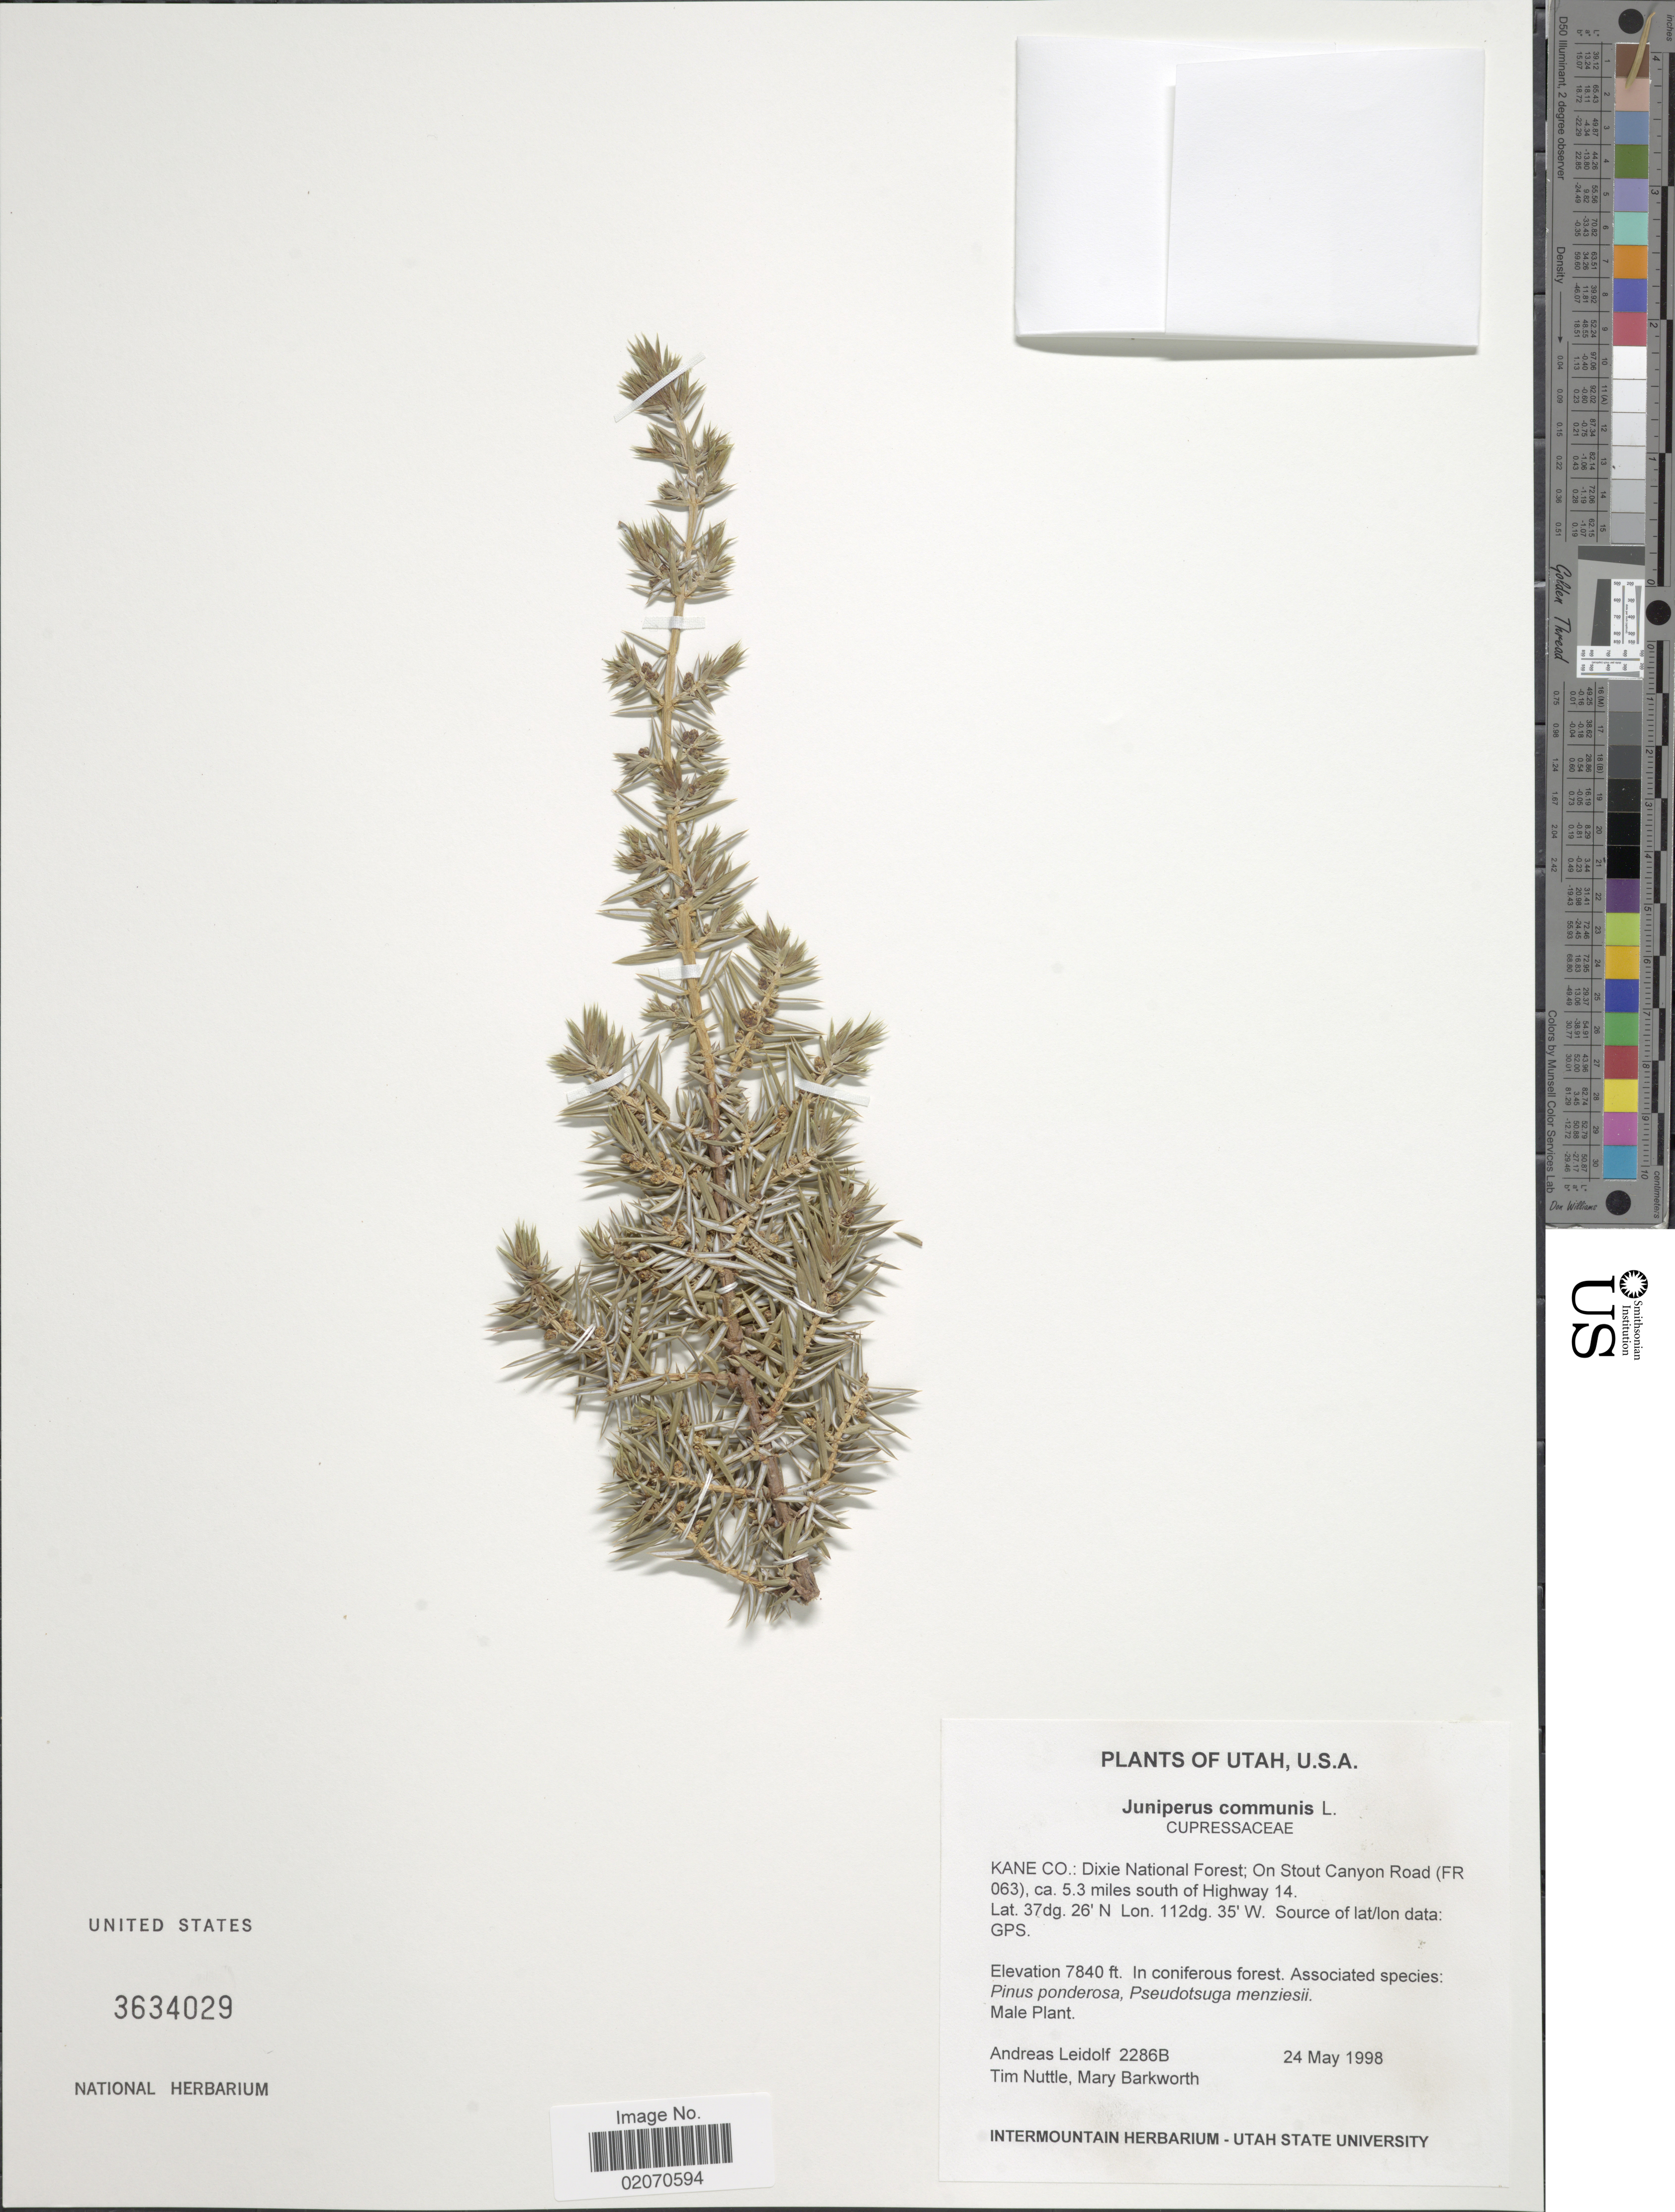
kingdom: Plantae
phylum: Tracheophyta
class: Pinopsida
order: Pinales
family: Cupressaceae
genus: Juniperus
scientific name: Juniperus communis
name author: L.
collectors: A. Leidolf, T. Nuttle & M. E. Barkworth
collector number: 2286B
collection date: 1998-05-24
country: United States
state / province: Utah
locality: Kane Co.: Dixie National Forest; On Stout Canyon Road (Fr 063) ca. 5.3 miles south of Highway 14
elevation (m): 2390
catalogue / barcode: US 3634029